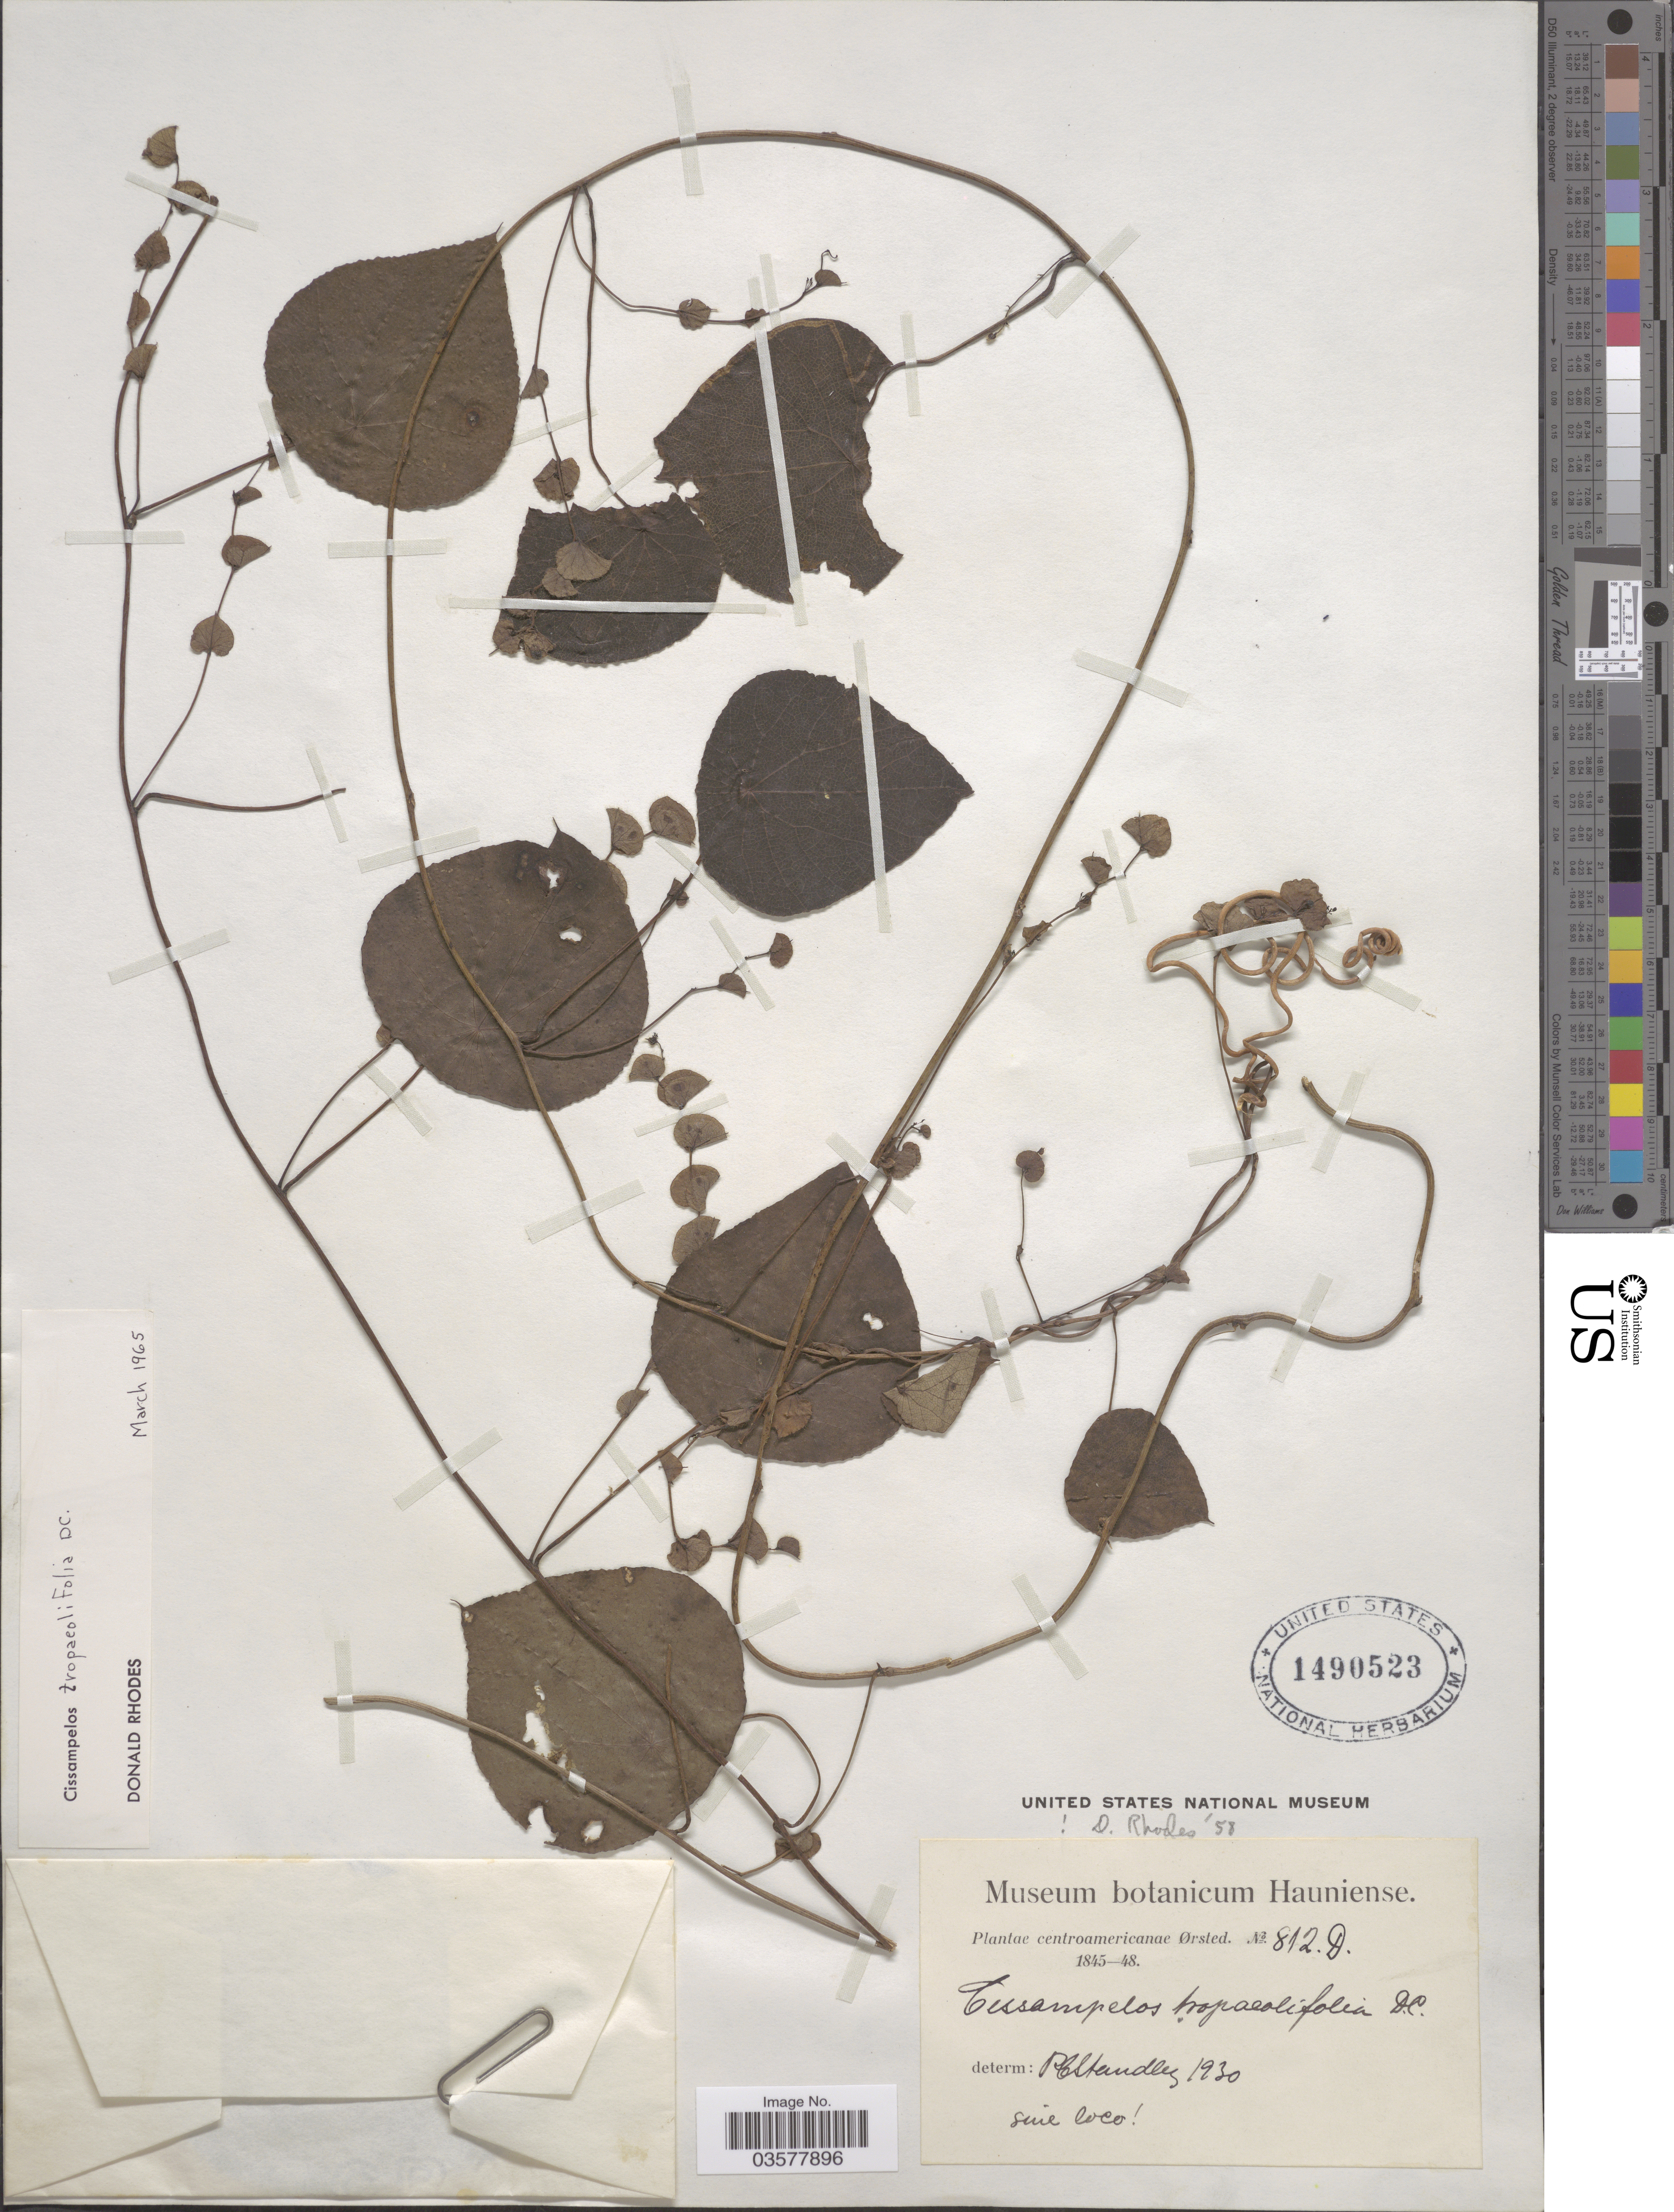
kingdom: Plantae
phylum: Tracheophyta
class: Magnoliopsida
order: Ranunculales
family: Menispermaceae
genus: Cissampelos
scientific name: Cissampelos tropaeolifolia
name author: DC.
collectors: Ørsted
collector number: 812.D.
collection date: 1845/1848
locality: Centroamericanae.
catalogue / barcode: US 1490523